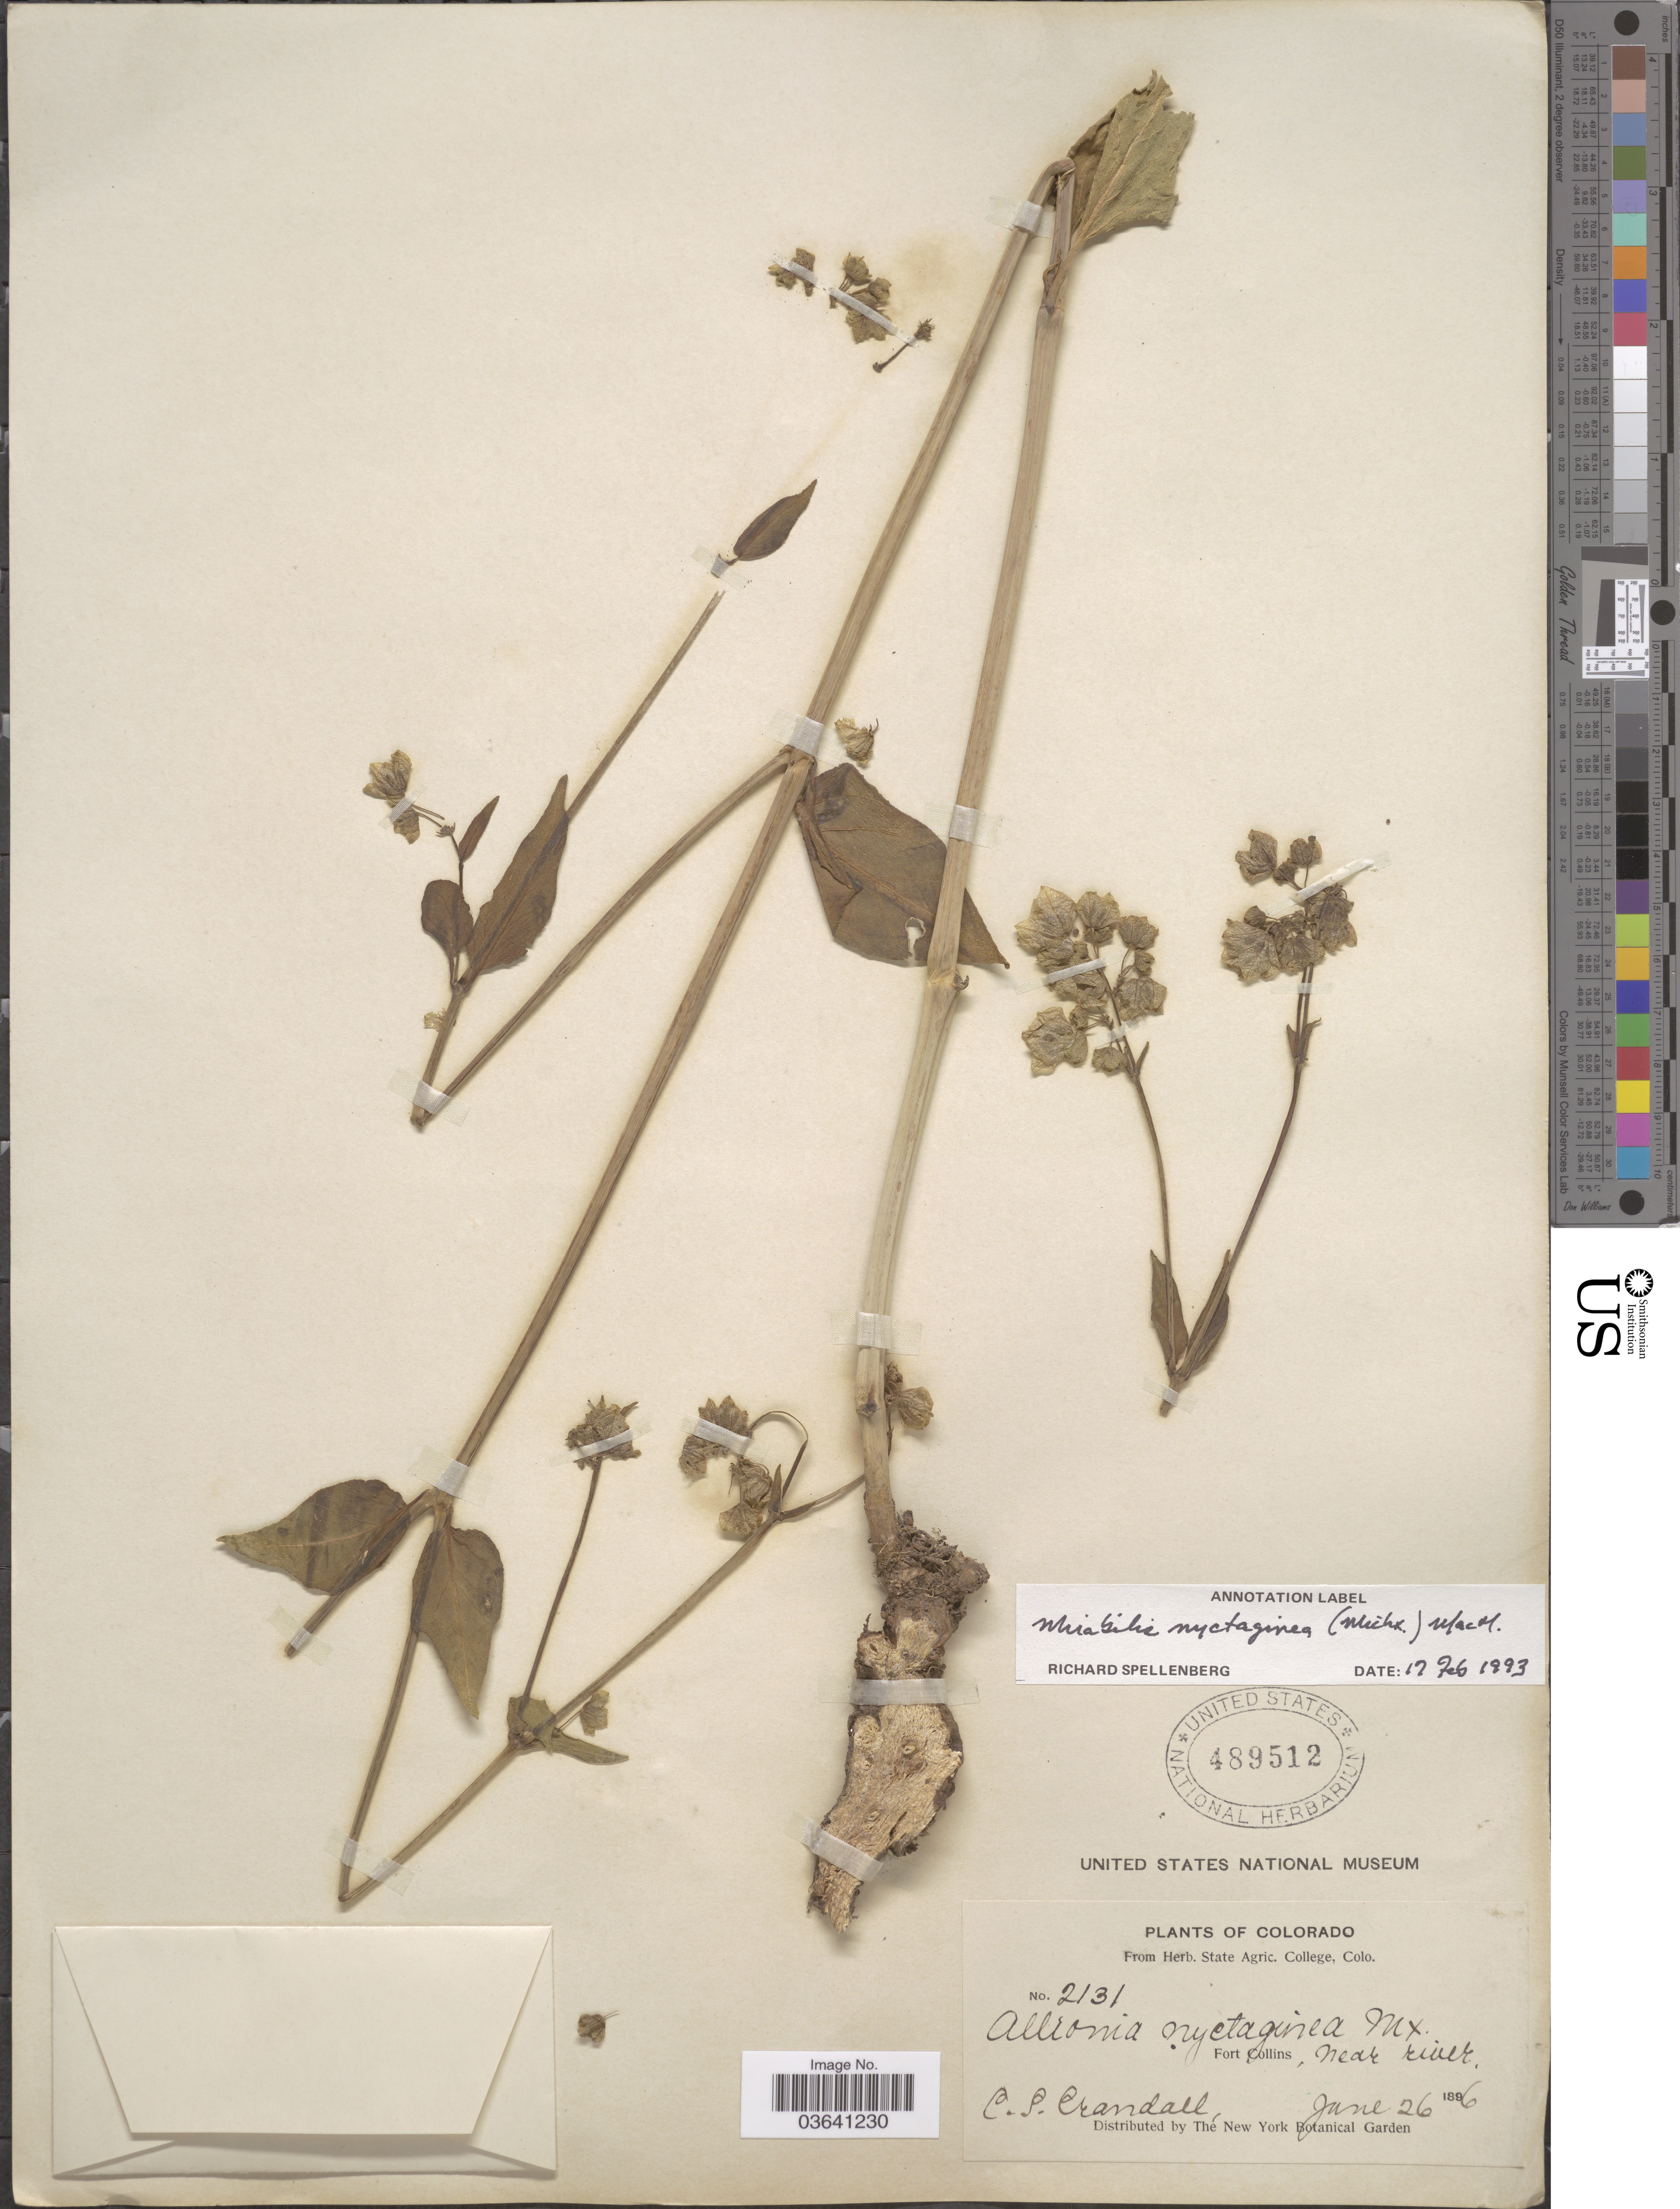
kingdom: Plantae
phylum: Tracheophyta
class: Magnoliopsida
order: Caryophyllales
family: Nyctaginaceae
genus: Mirabilis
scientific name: Mirabilis nyctaginea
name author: (Michx.) MacMill.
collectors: C. Crandall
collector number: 2131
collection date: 1896-06-26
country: United States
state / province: Colorado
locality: Fort Collins, near river.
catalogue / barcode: US 489512